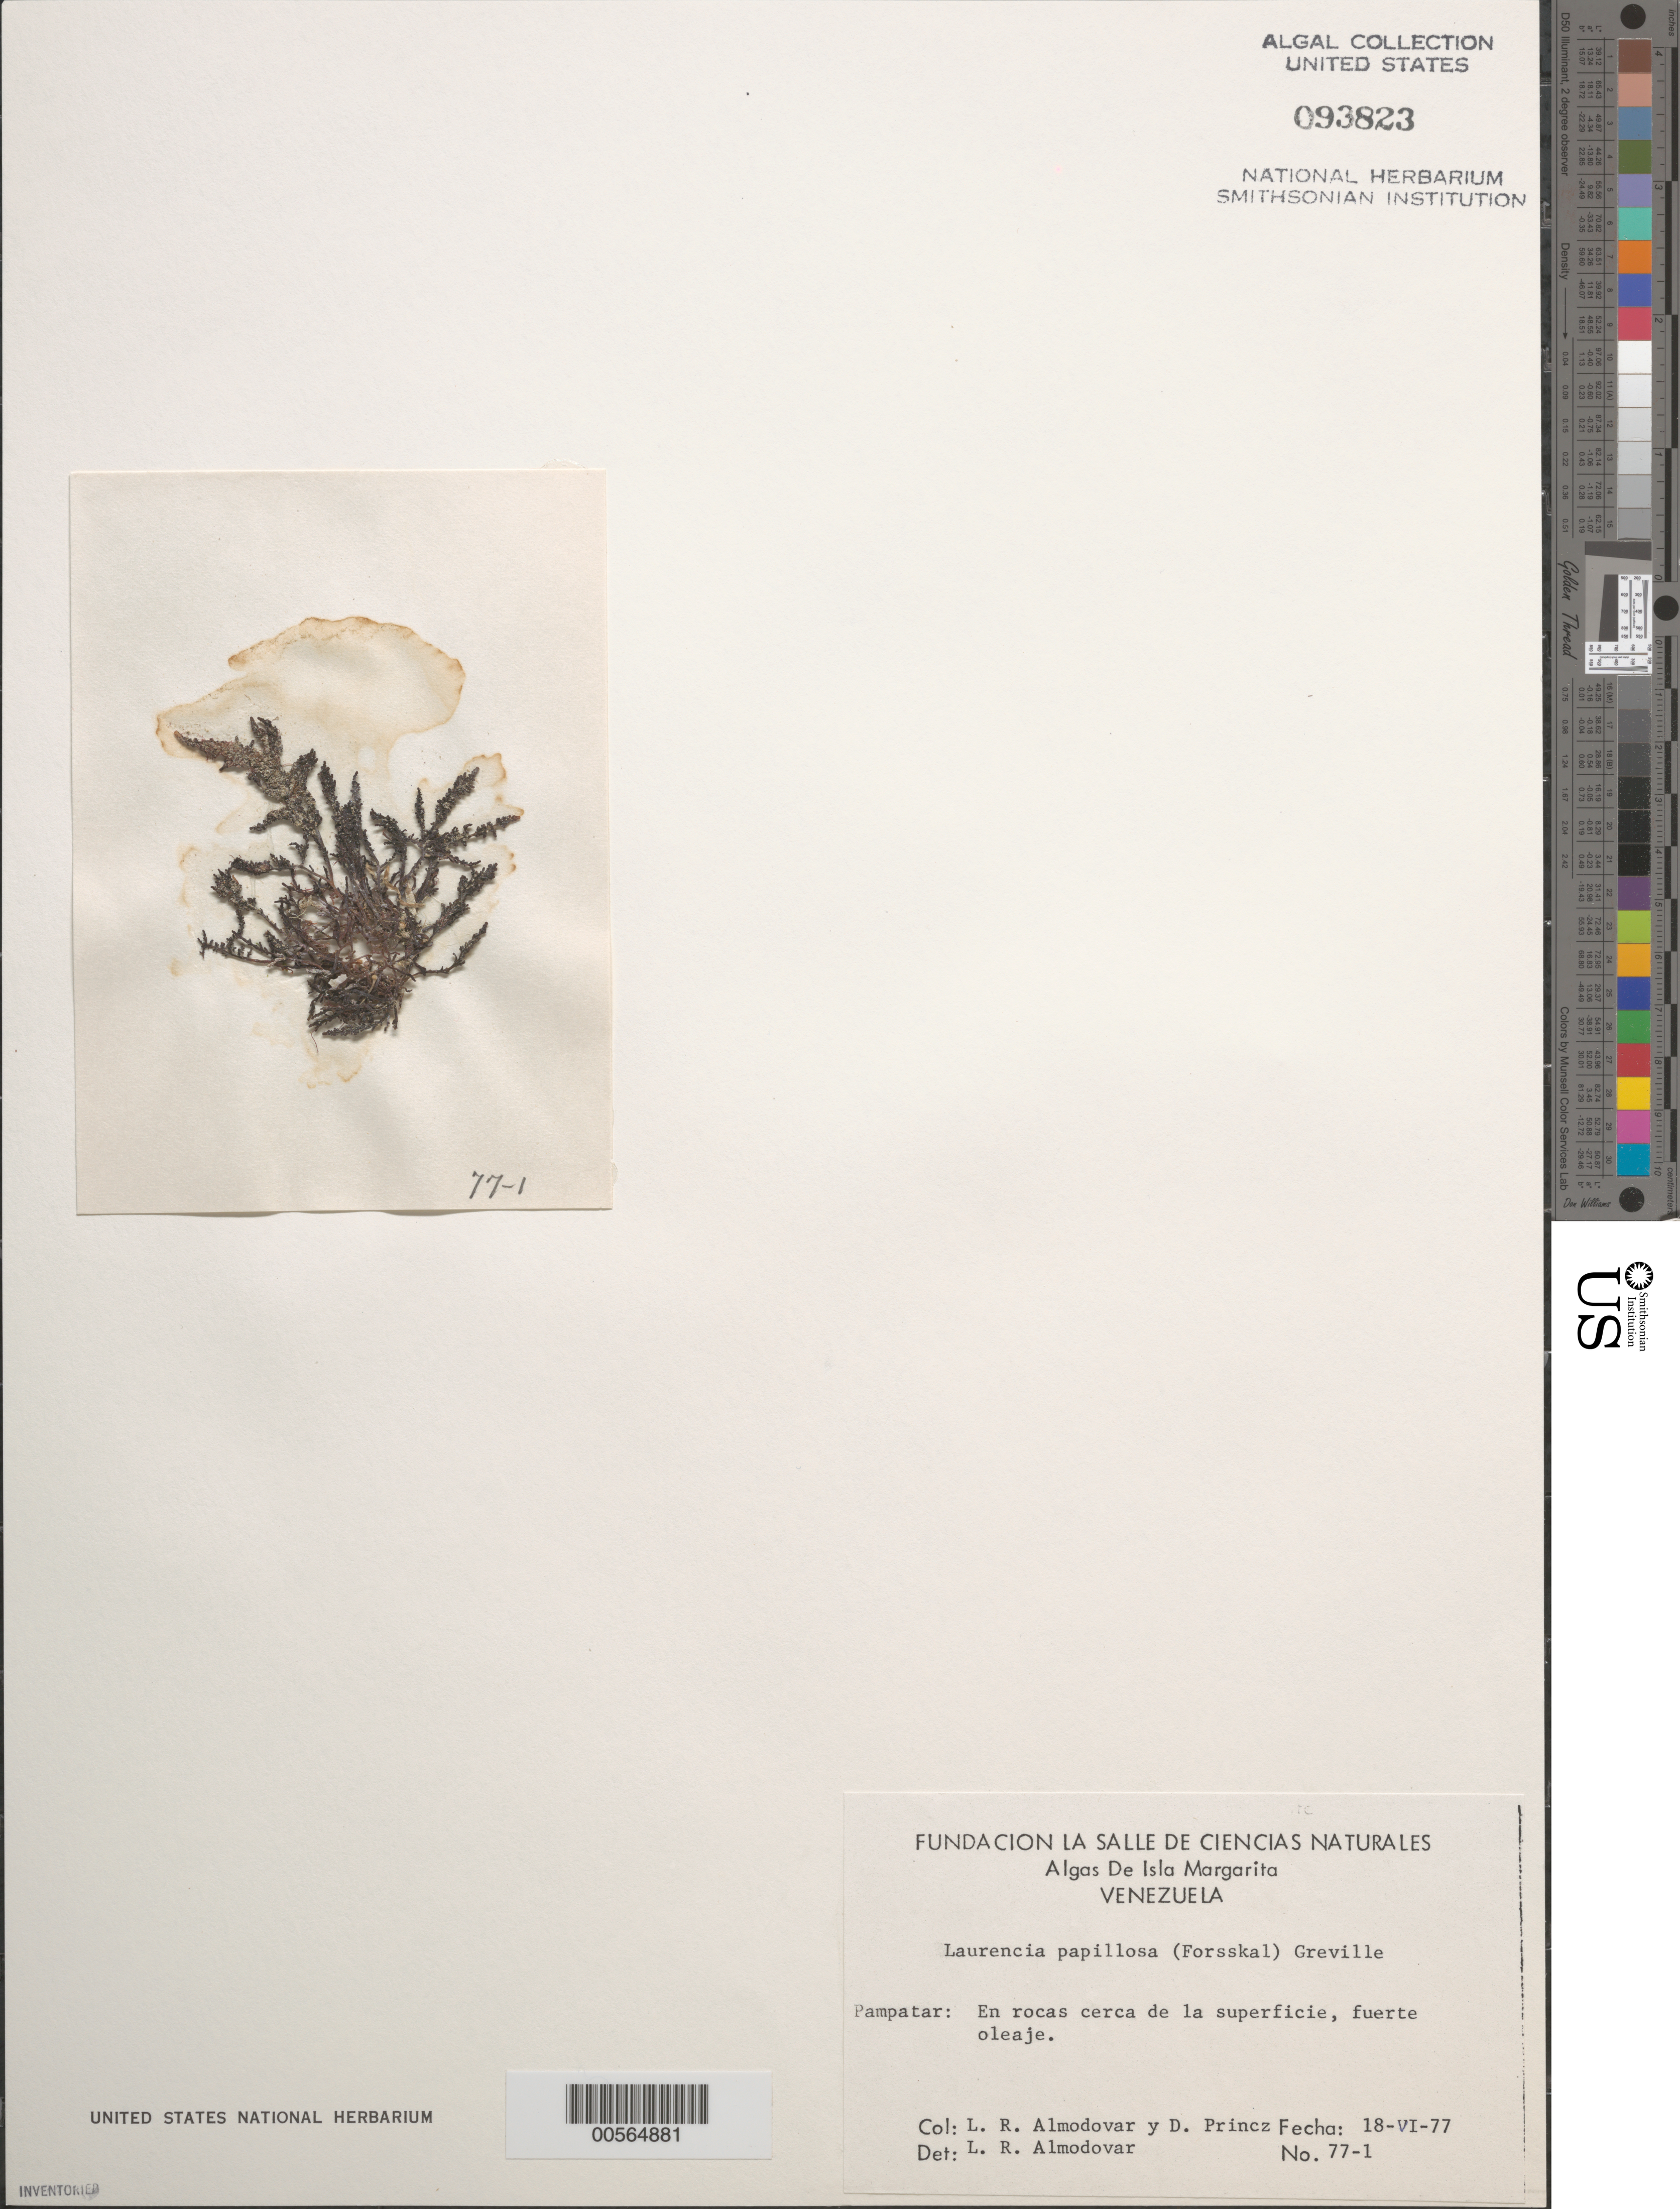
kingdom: Plantae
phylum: Rhodophyta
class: Florideophyceae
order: Ceramiales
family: Rhodomelaceae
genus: Palisada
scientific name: Palisada perforata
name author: (Bory) K.W. Nam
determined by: Algae name updating Project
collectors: L. Almodovar & D. Princz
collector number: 77-1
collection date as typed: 18 Jun 1977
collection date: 1977-06-18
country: Venezuela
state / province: Nueva Esparta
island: Margarita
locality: Pampatar, isla de margarita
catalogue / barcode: US 93823